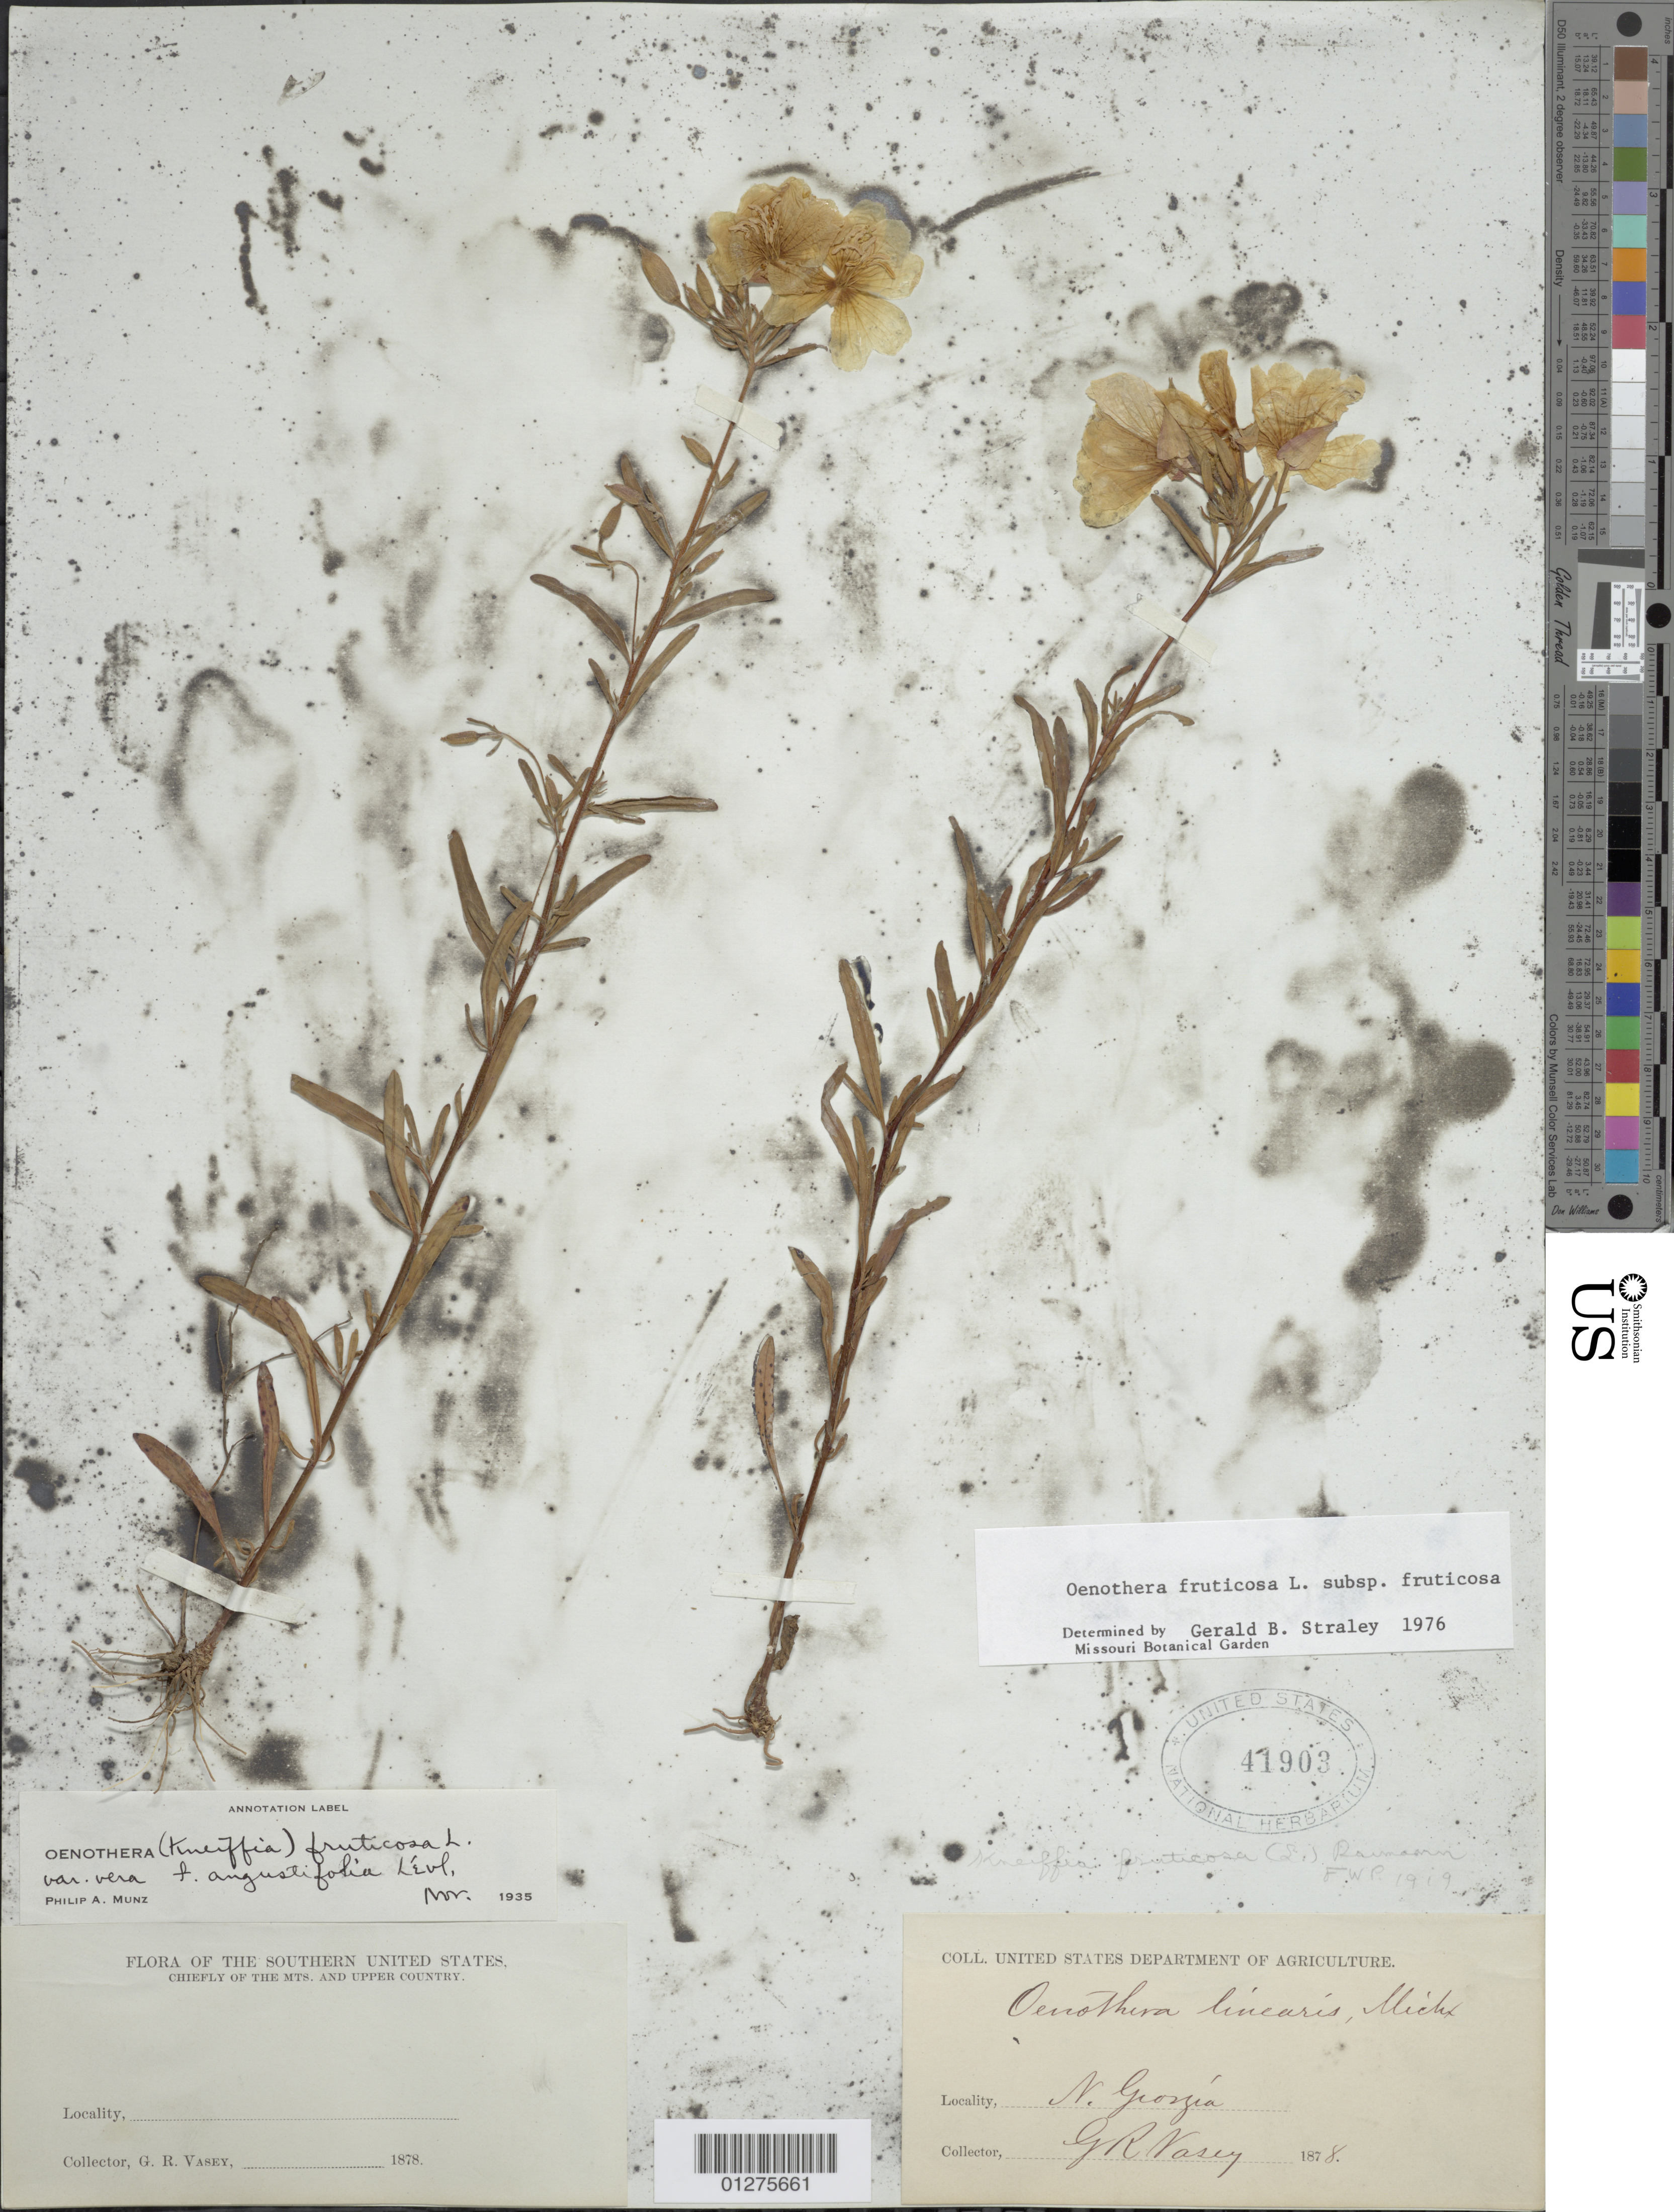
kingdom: Plantae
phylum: Tracheophyta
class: Magnoliopsida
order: Myrtales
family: Onagraceae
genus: Oenothera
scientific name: Oenothera fruticosa subsp. fruticosa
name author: L.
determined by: Straley, G. B.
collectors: G. R. Vasey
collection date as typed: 1878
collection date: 1878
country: United States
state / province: Georgia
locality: Northern georgia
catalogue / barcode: US 41903